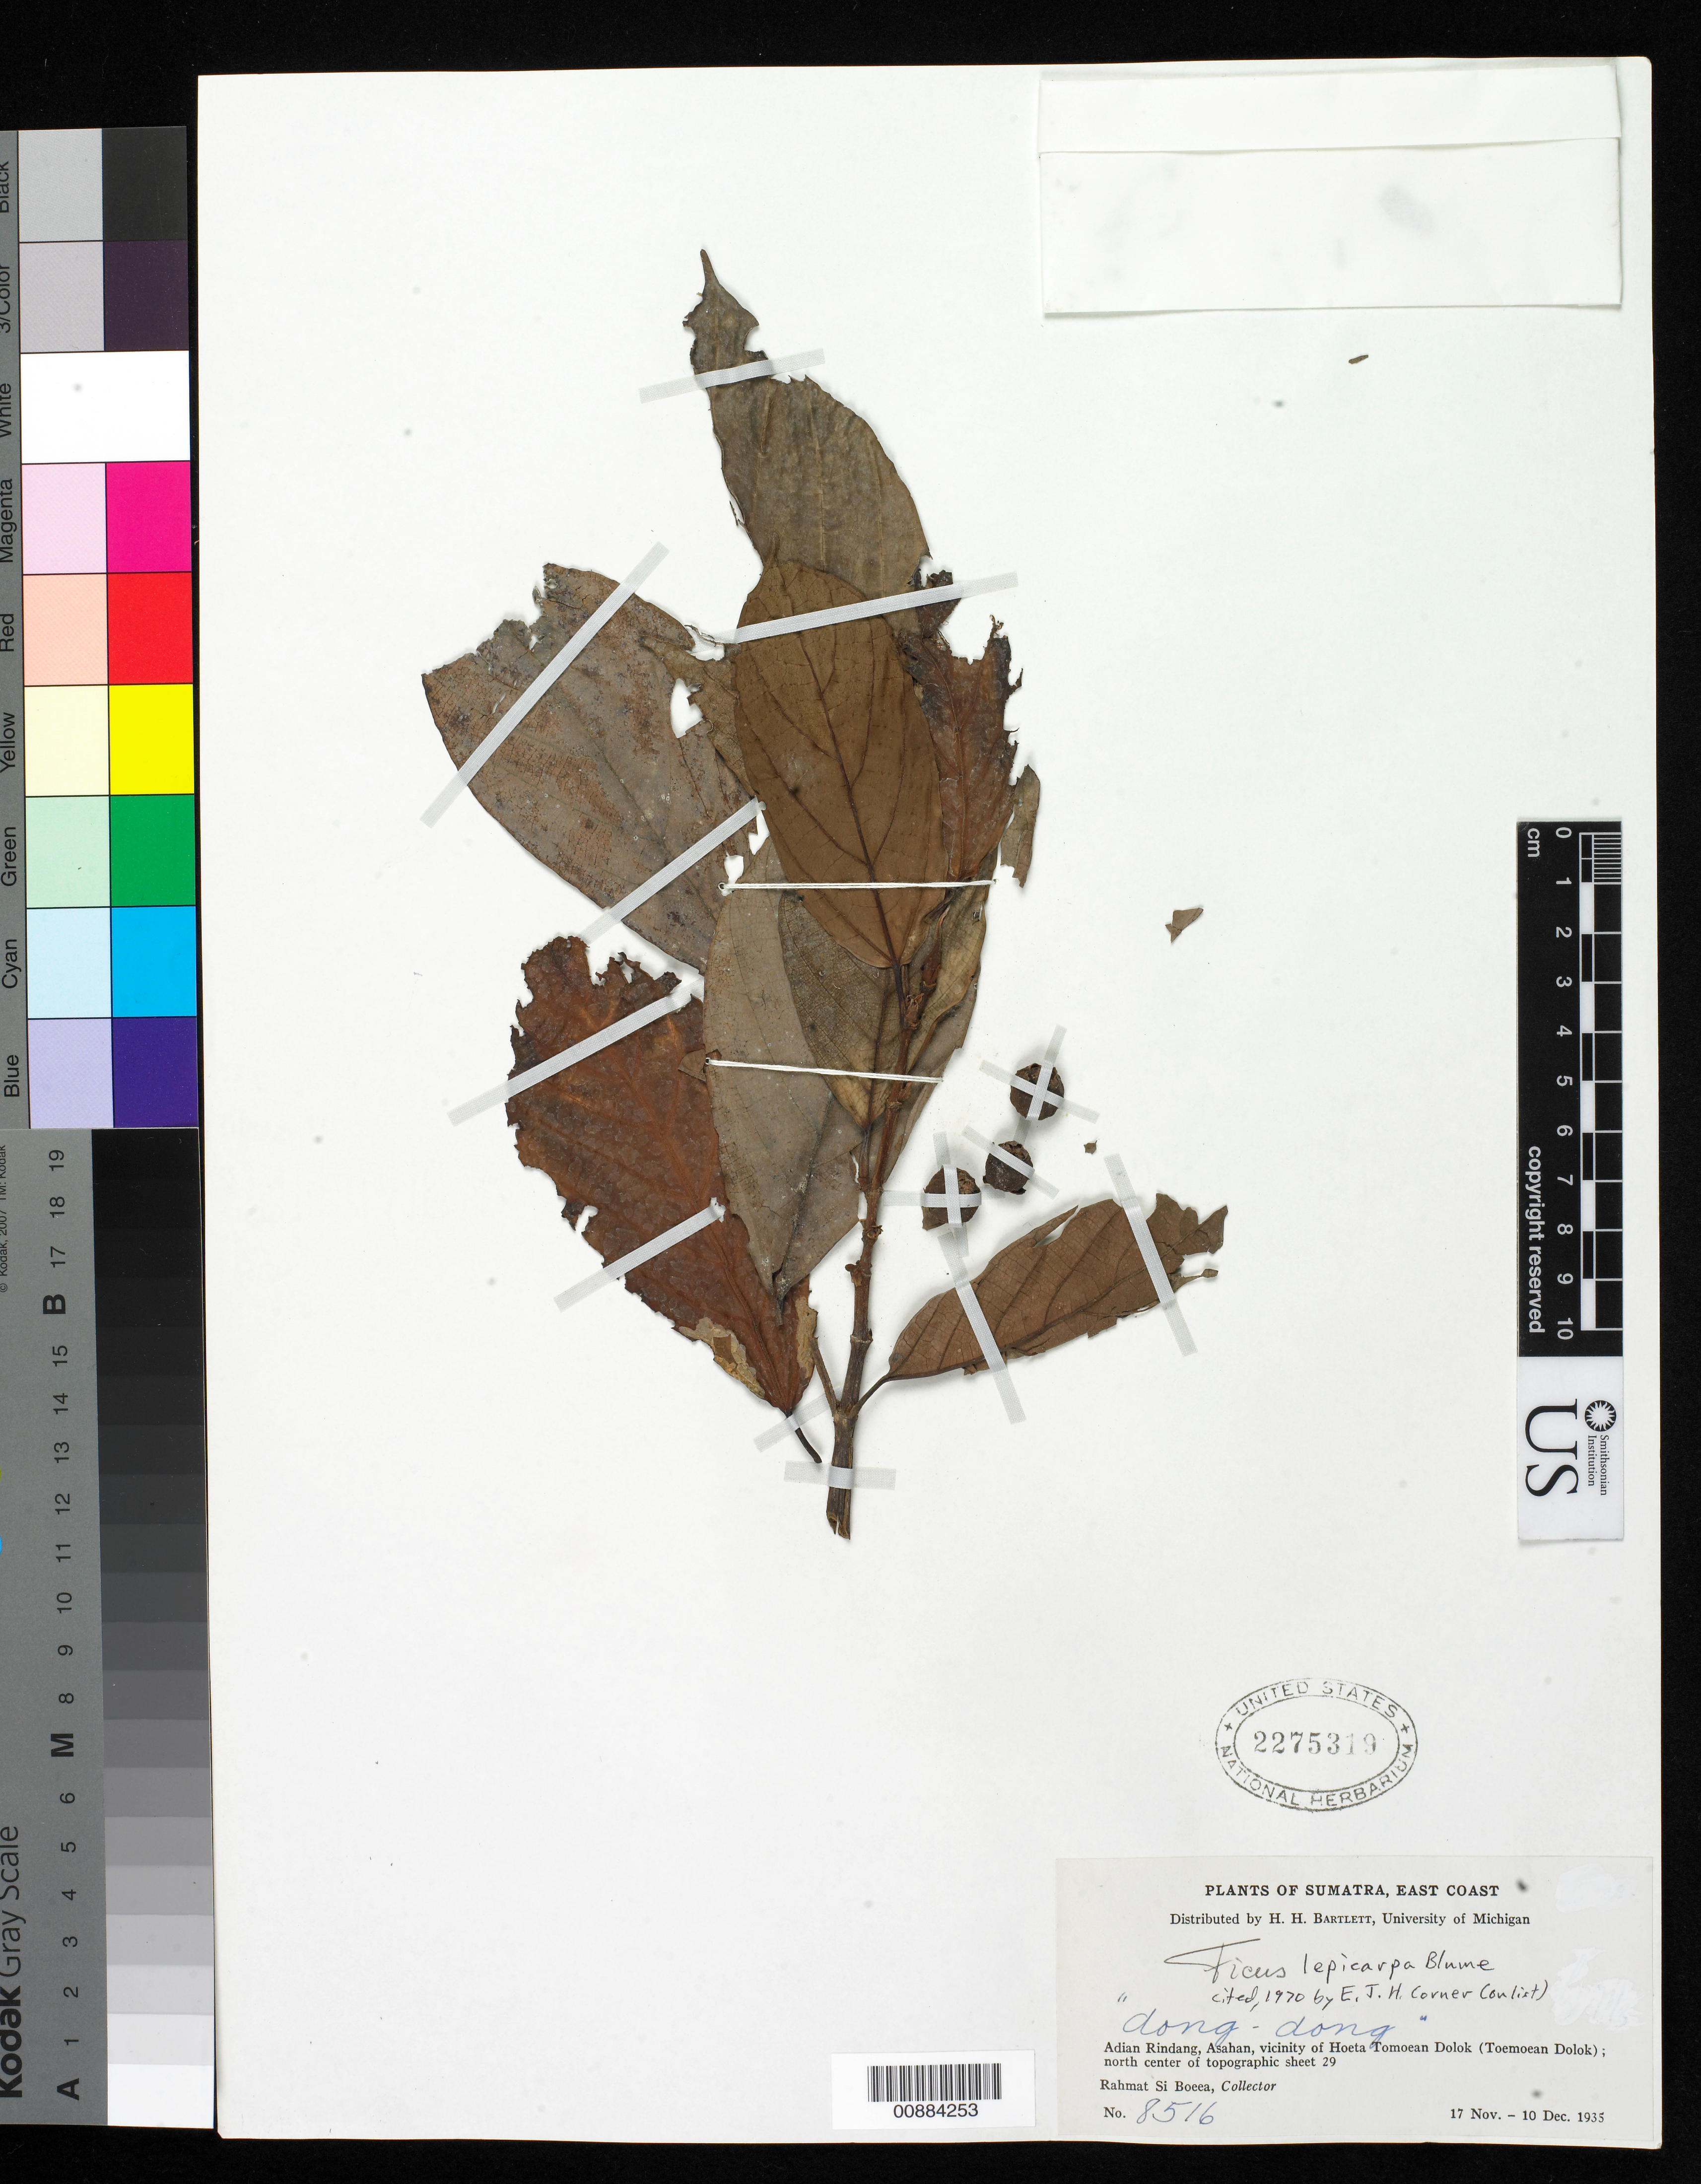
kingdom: Plantae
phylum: Tracheophyta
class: Magnoliopsida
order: Rosales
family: Moraceae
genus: Ficus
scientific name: Ficus lepicarpa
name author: Blume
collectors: Rahmat Si Boeea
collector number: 8516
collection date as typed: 17 Nov 1935 to 10 Dec 1935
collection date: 1935-11-17/1935-12-10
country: Indonesia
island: Sumatra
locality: E Coast, Adian Rindang, Asahan, vicinity of Hoeta Tomoean Dolok (Toemoean Dolok), N center of topographi sheet 29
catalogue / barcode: US 2275319